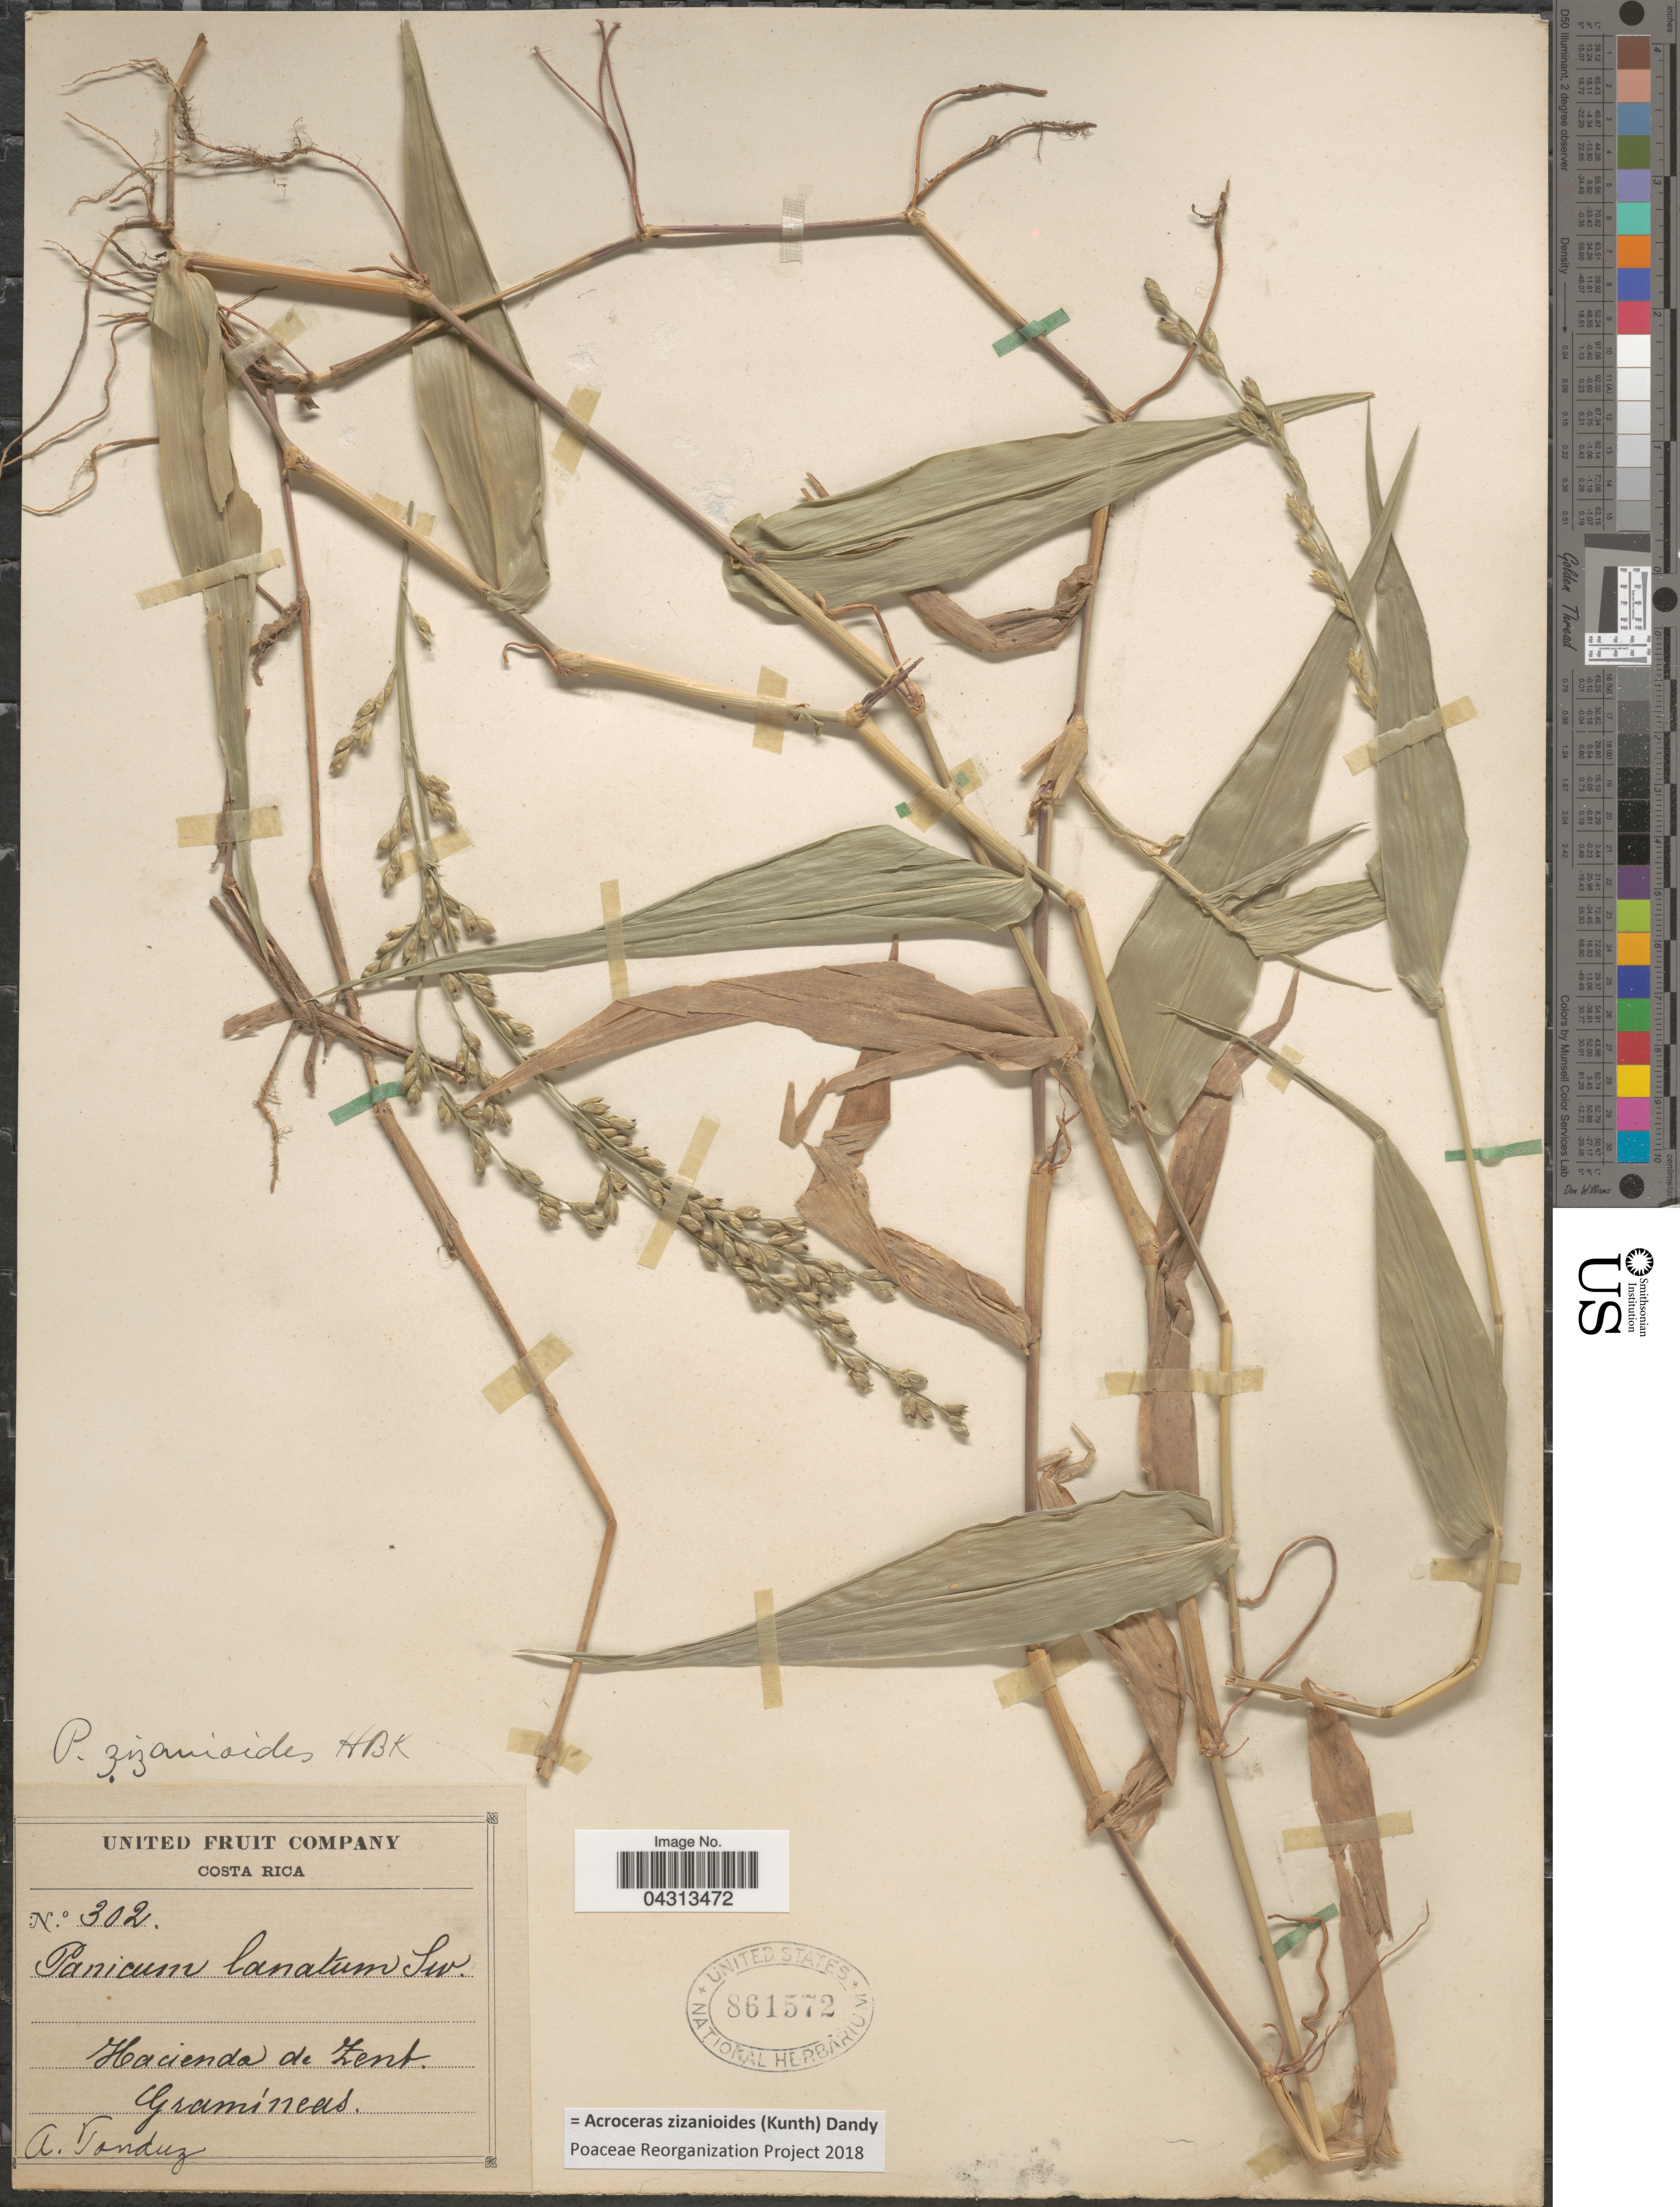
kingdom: Plantae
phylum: Tracheophyta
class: Liliopsida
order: Poales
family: Poaceae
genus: Acroceras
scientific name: Acroceras zizanioides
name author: (Kunth) Dandy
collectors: A. Tonduz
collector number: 302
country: Costa Rica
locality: Hacienda de Zent.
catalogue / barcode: US 861572